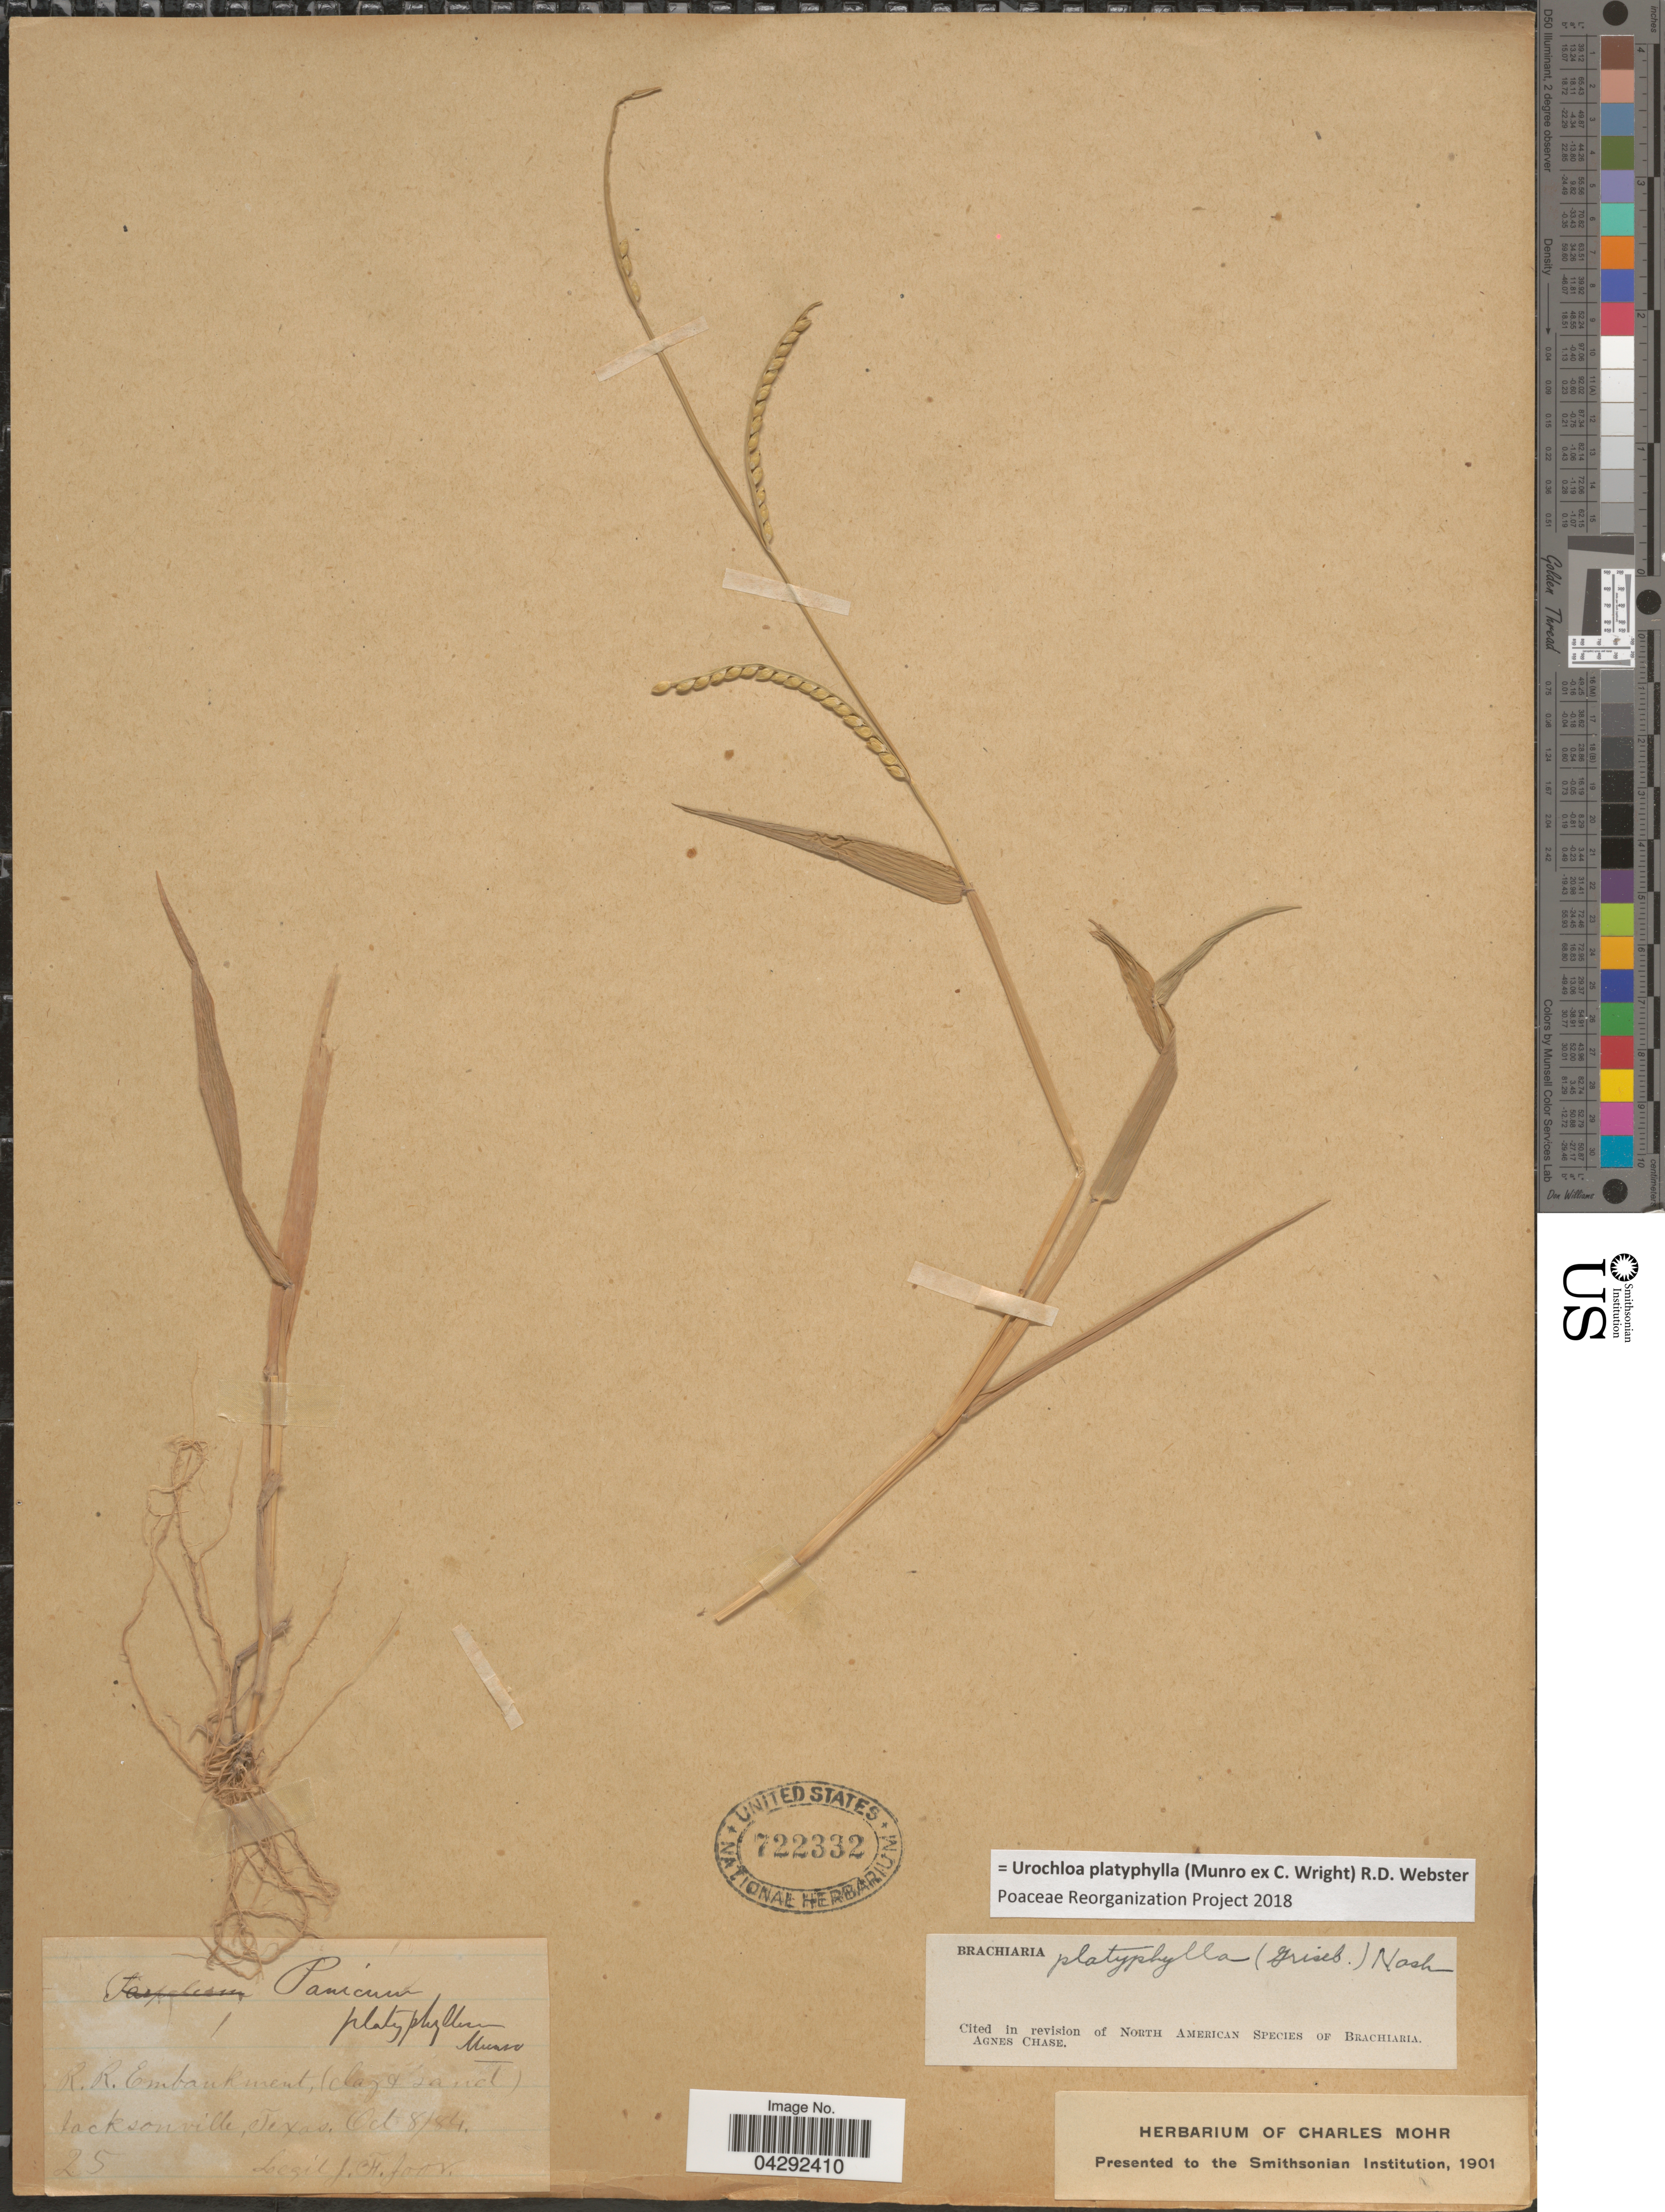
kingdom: Plantae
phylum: Tracheophyta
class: Liliopsida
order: Poales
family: Poaceae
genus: Urochloa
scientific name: Urochloa platyphylla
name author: (Munro ex C. Wright) R.D. Webster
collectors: J. F. Joor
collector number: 25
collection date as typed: Transcribed d/m/y: 8/10/84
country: United States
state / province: Texas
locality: R. R. Embankment. Jacksonville.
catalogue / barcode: US 722332